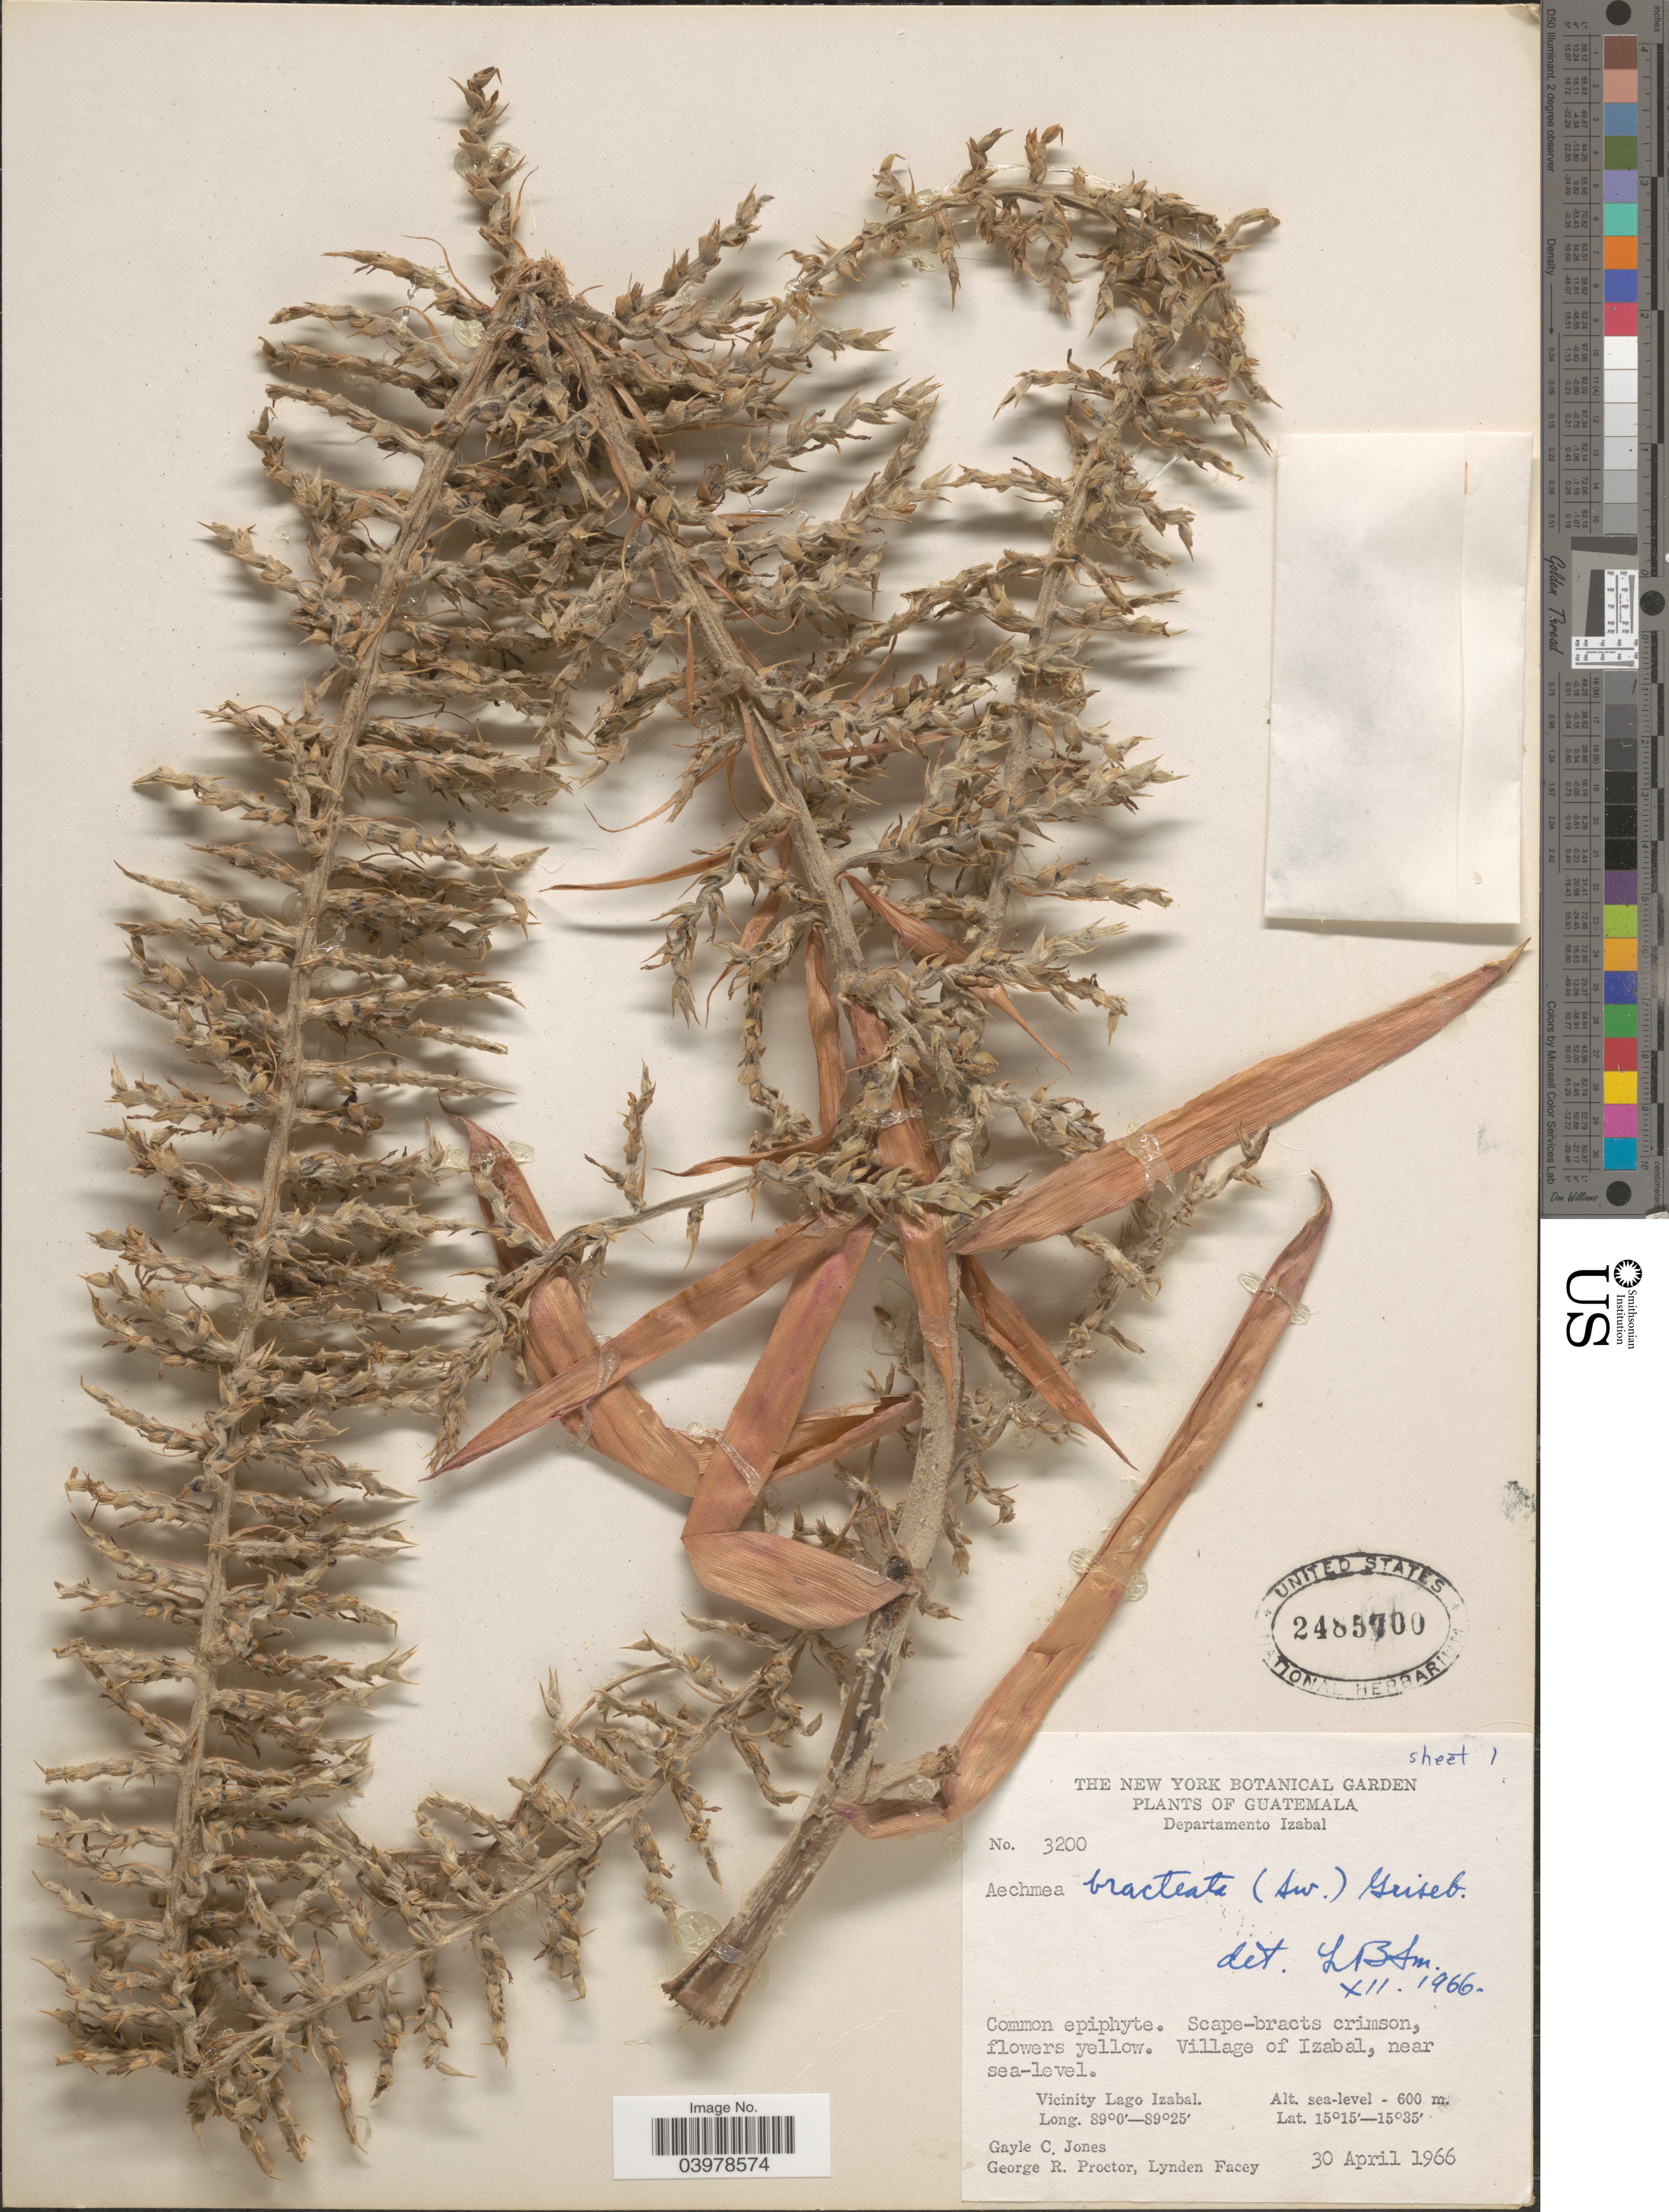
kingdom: Plantae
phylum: Tracheophyta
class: Liliopsida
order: Poales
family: Bromeliaceae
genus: Aechmea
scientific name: Aechmea bracteata var. bracteata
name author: (Sw.) Griseb.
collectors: G. C. Jones, G. R. Proctor & L. Facey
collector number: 3200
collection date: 1966-04-30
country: Guatemala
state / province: Izabal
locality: Departamento Izabal. Village of Izabal. Vicinity of Lago Izabal.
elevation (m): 0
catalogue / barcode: US 2485700